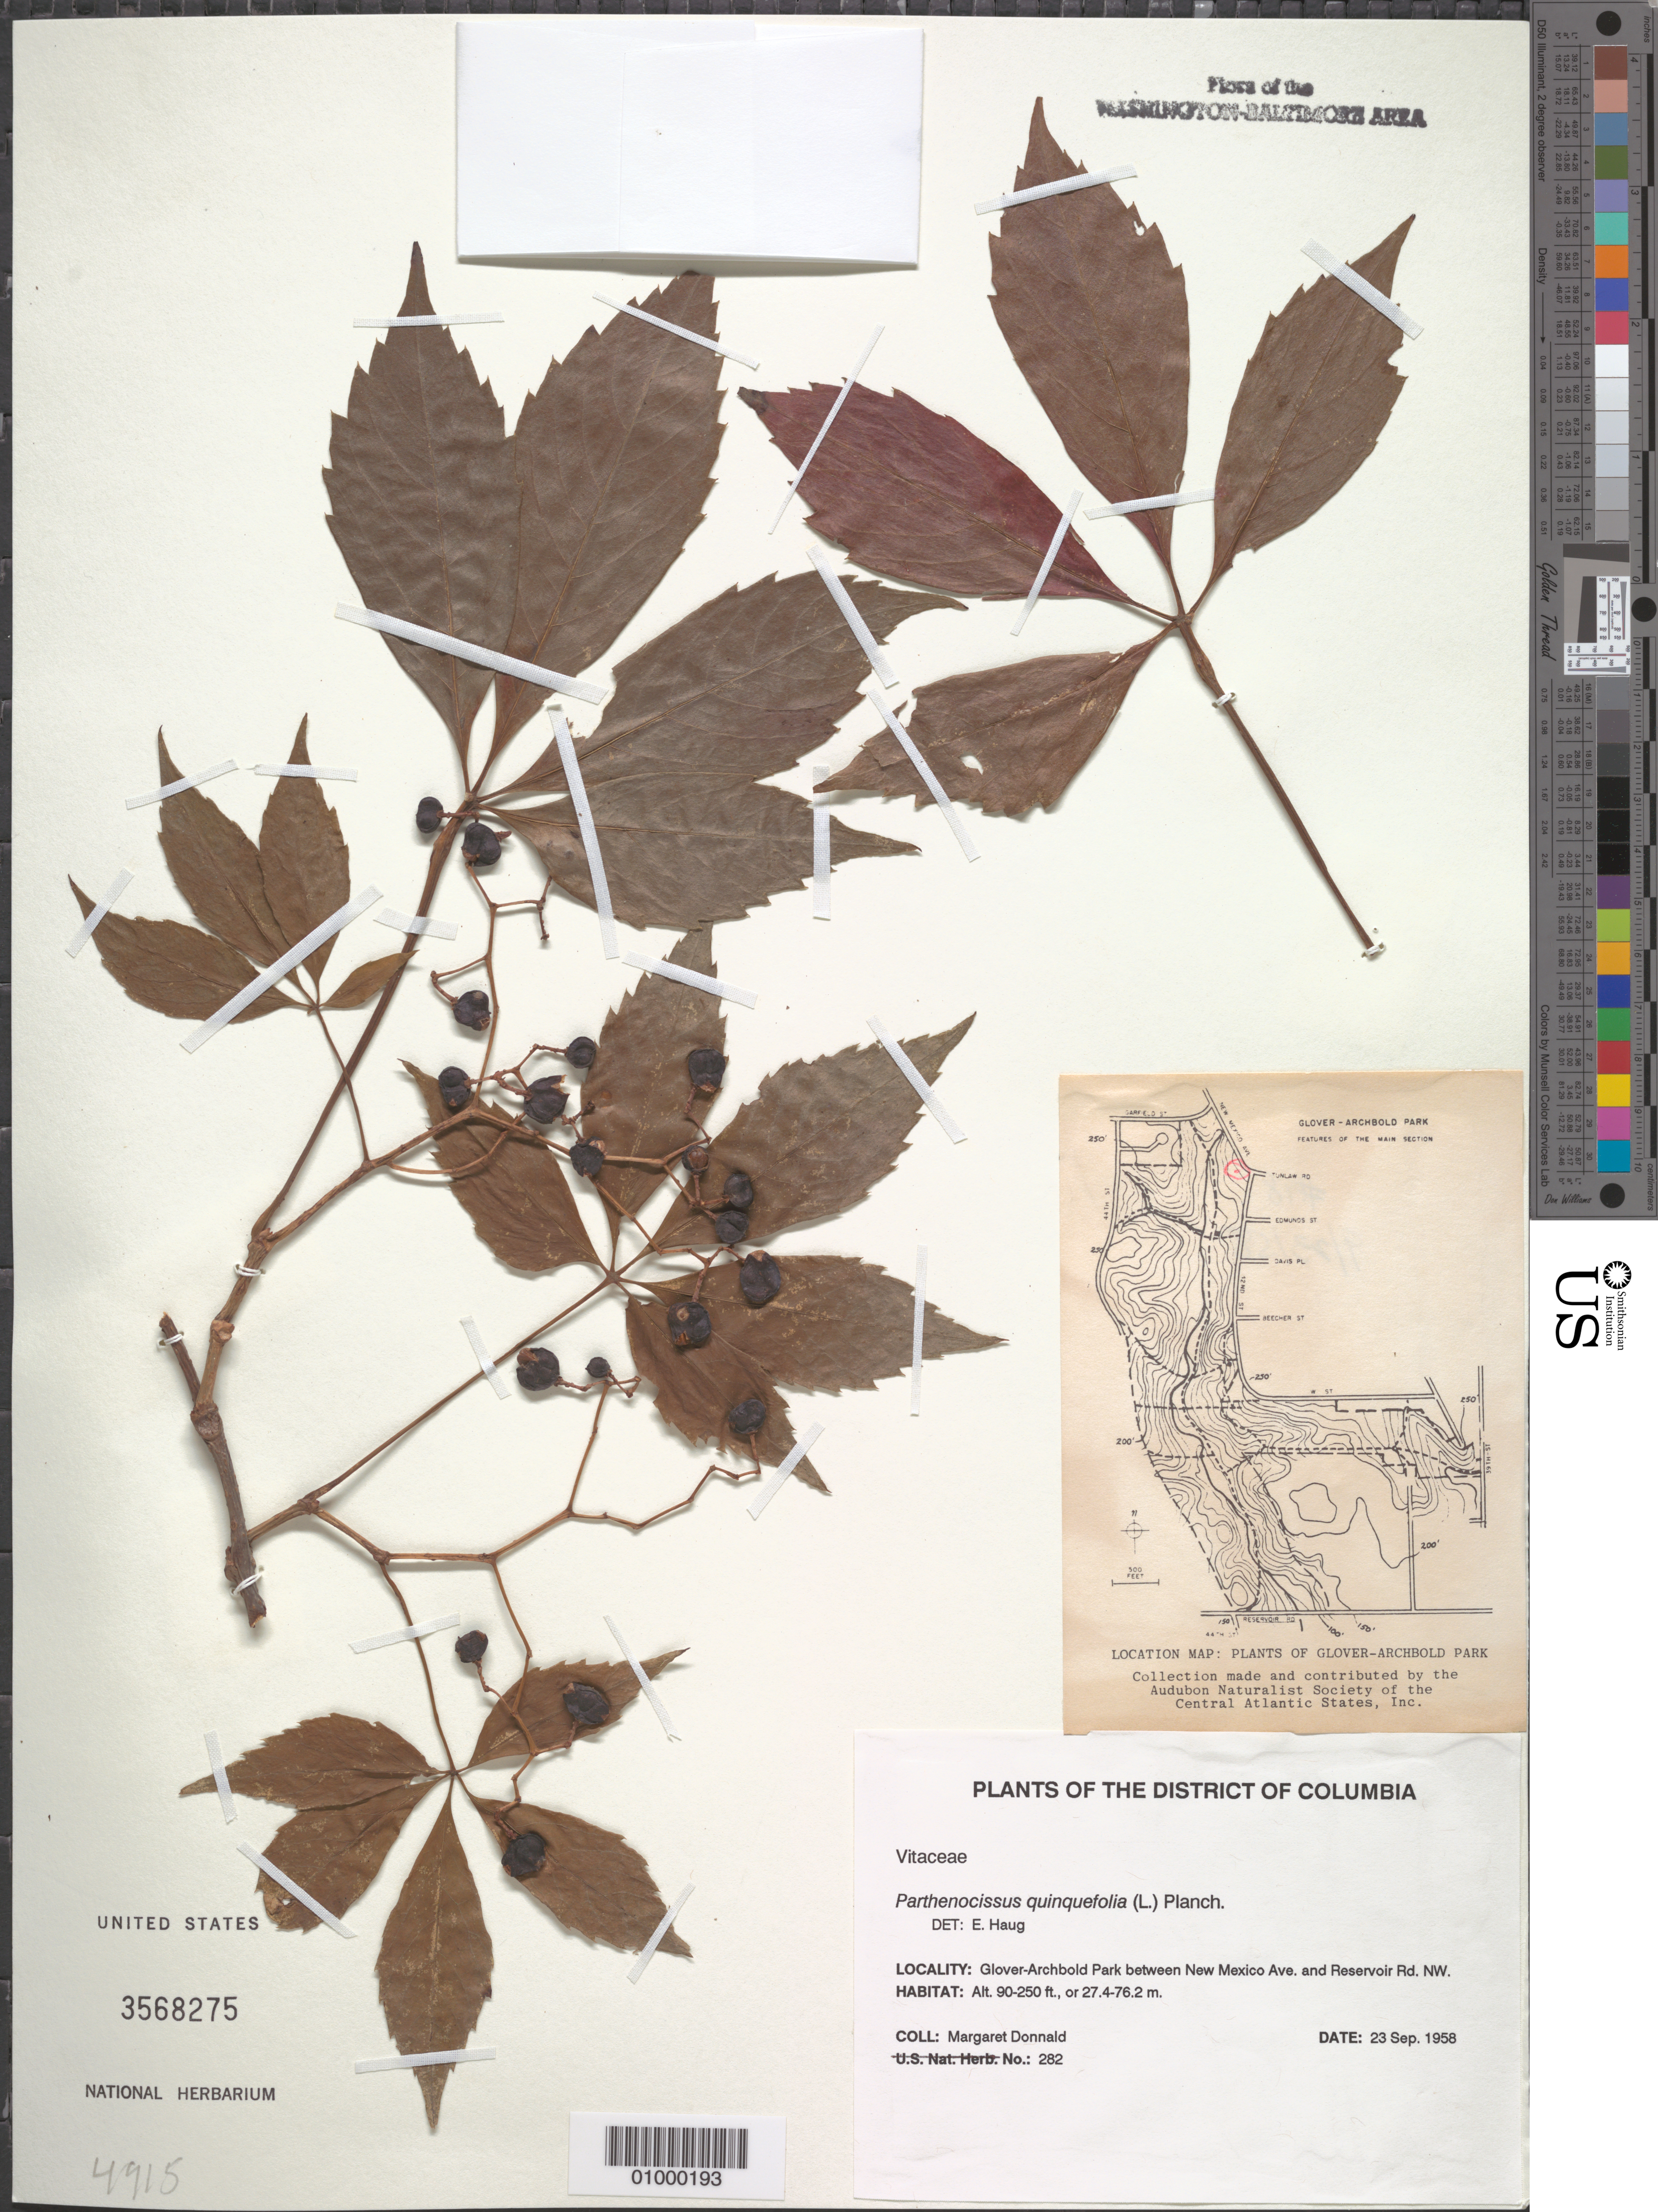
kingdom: Plantae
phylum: Tracheophyta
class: Magnoliopsida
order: Vitales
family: Vitaceae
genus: Parthenocissus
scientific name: Parthenocissus quinquefolia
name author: (L.) Planch.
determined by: Haug, E., (UNITED STATES)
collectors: M. Donnald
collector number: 282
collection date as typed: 23 Sep 1958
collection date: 1958-09-23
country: United States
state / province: District of Columbia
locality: Glover-Archbold Park between New Mexico Avenue and Reservoir Road NW.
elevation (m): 27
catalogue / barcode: US 3568275